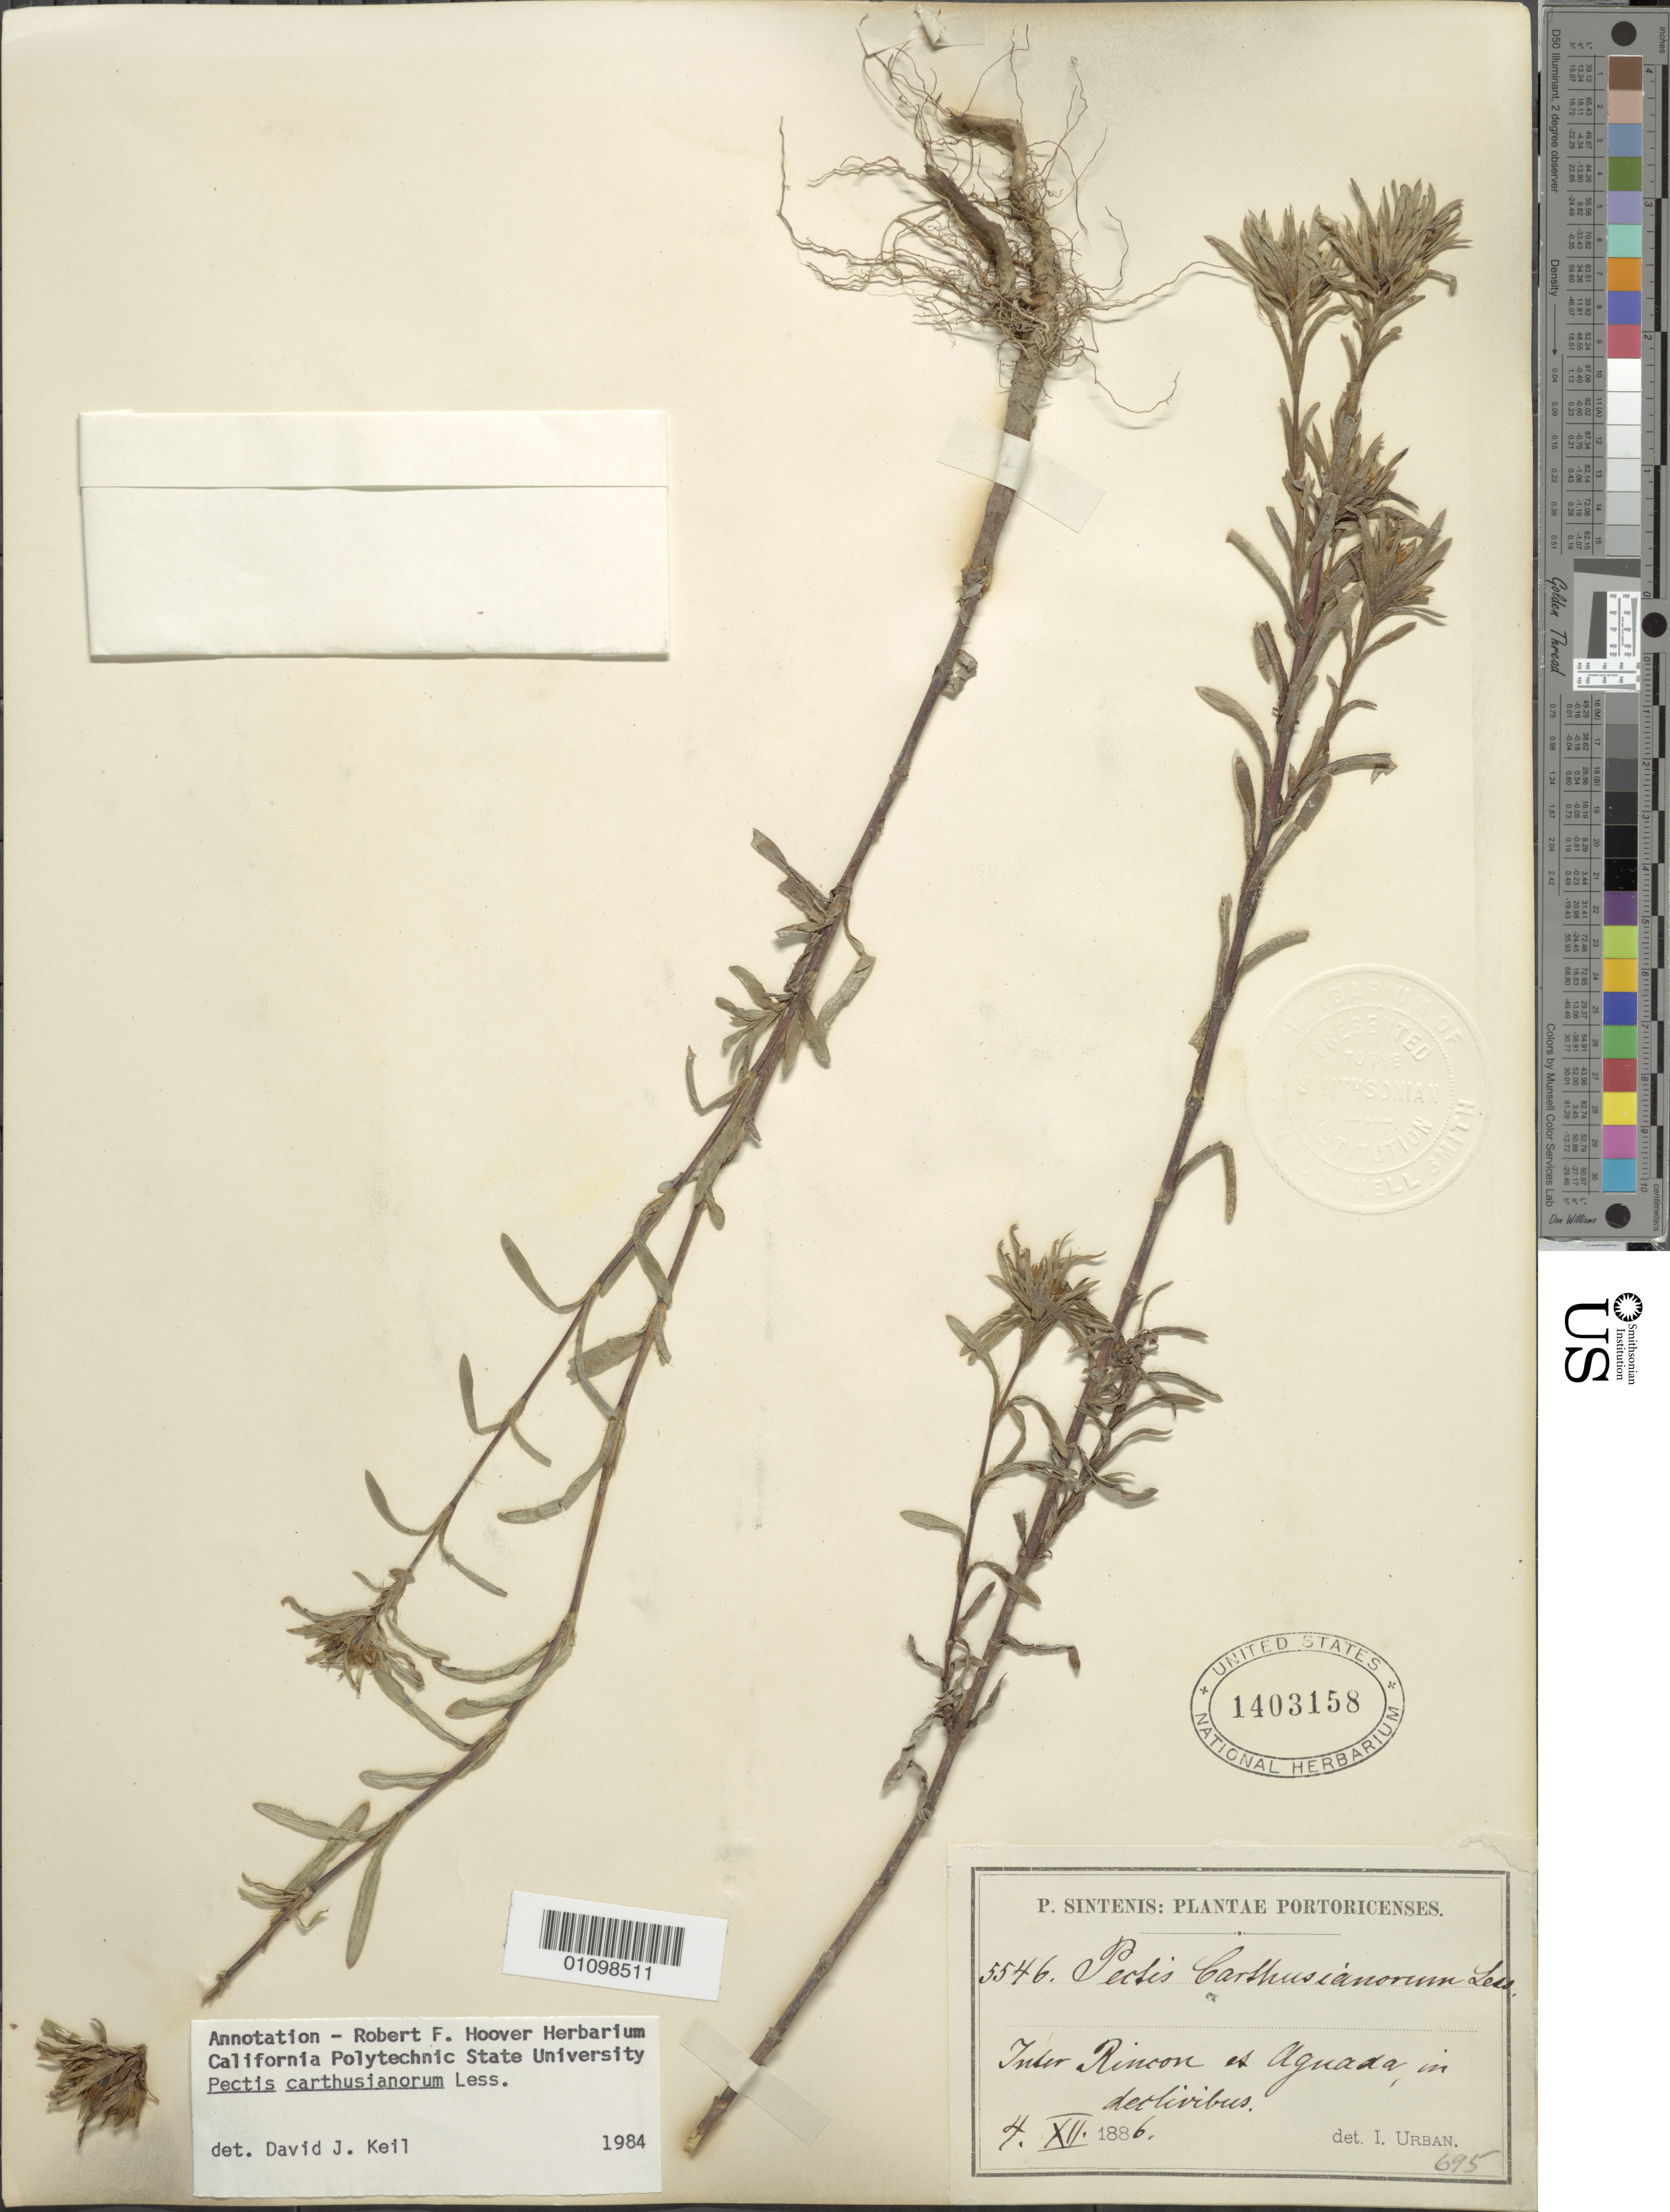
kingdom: Plantae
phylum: Tracheophyta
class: Magnoliopsida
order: Asterales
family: Asteraceae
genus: Pectis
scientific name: Pectis carthusianorum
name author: Less.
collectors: P. Sintenis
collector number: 5546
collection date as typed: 04 Dec 1886 or 12 Apr 1886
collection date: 1886-04-12 or 1886-12-04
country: Puerto Rico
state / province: Rincón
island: Puerto Rico I.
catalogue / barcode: US 1403158